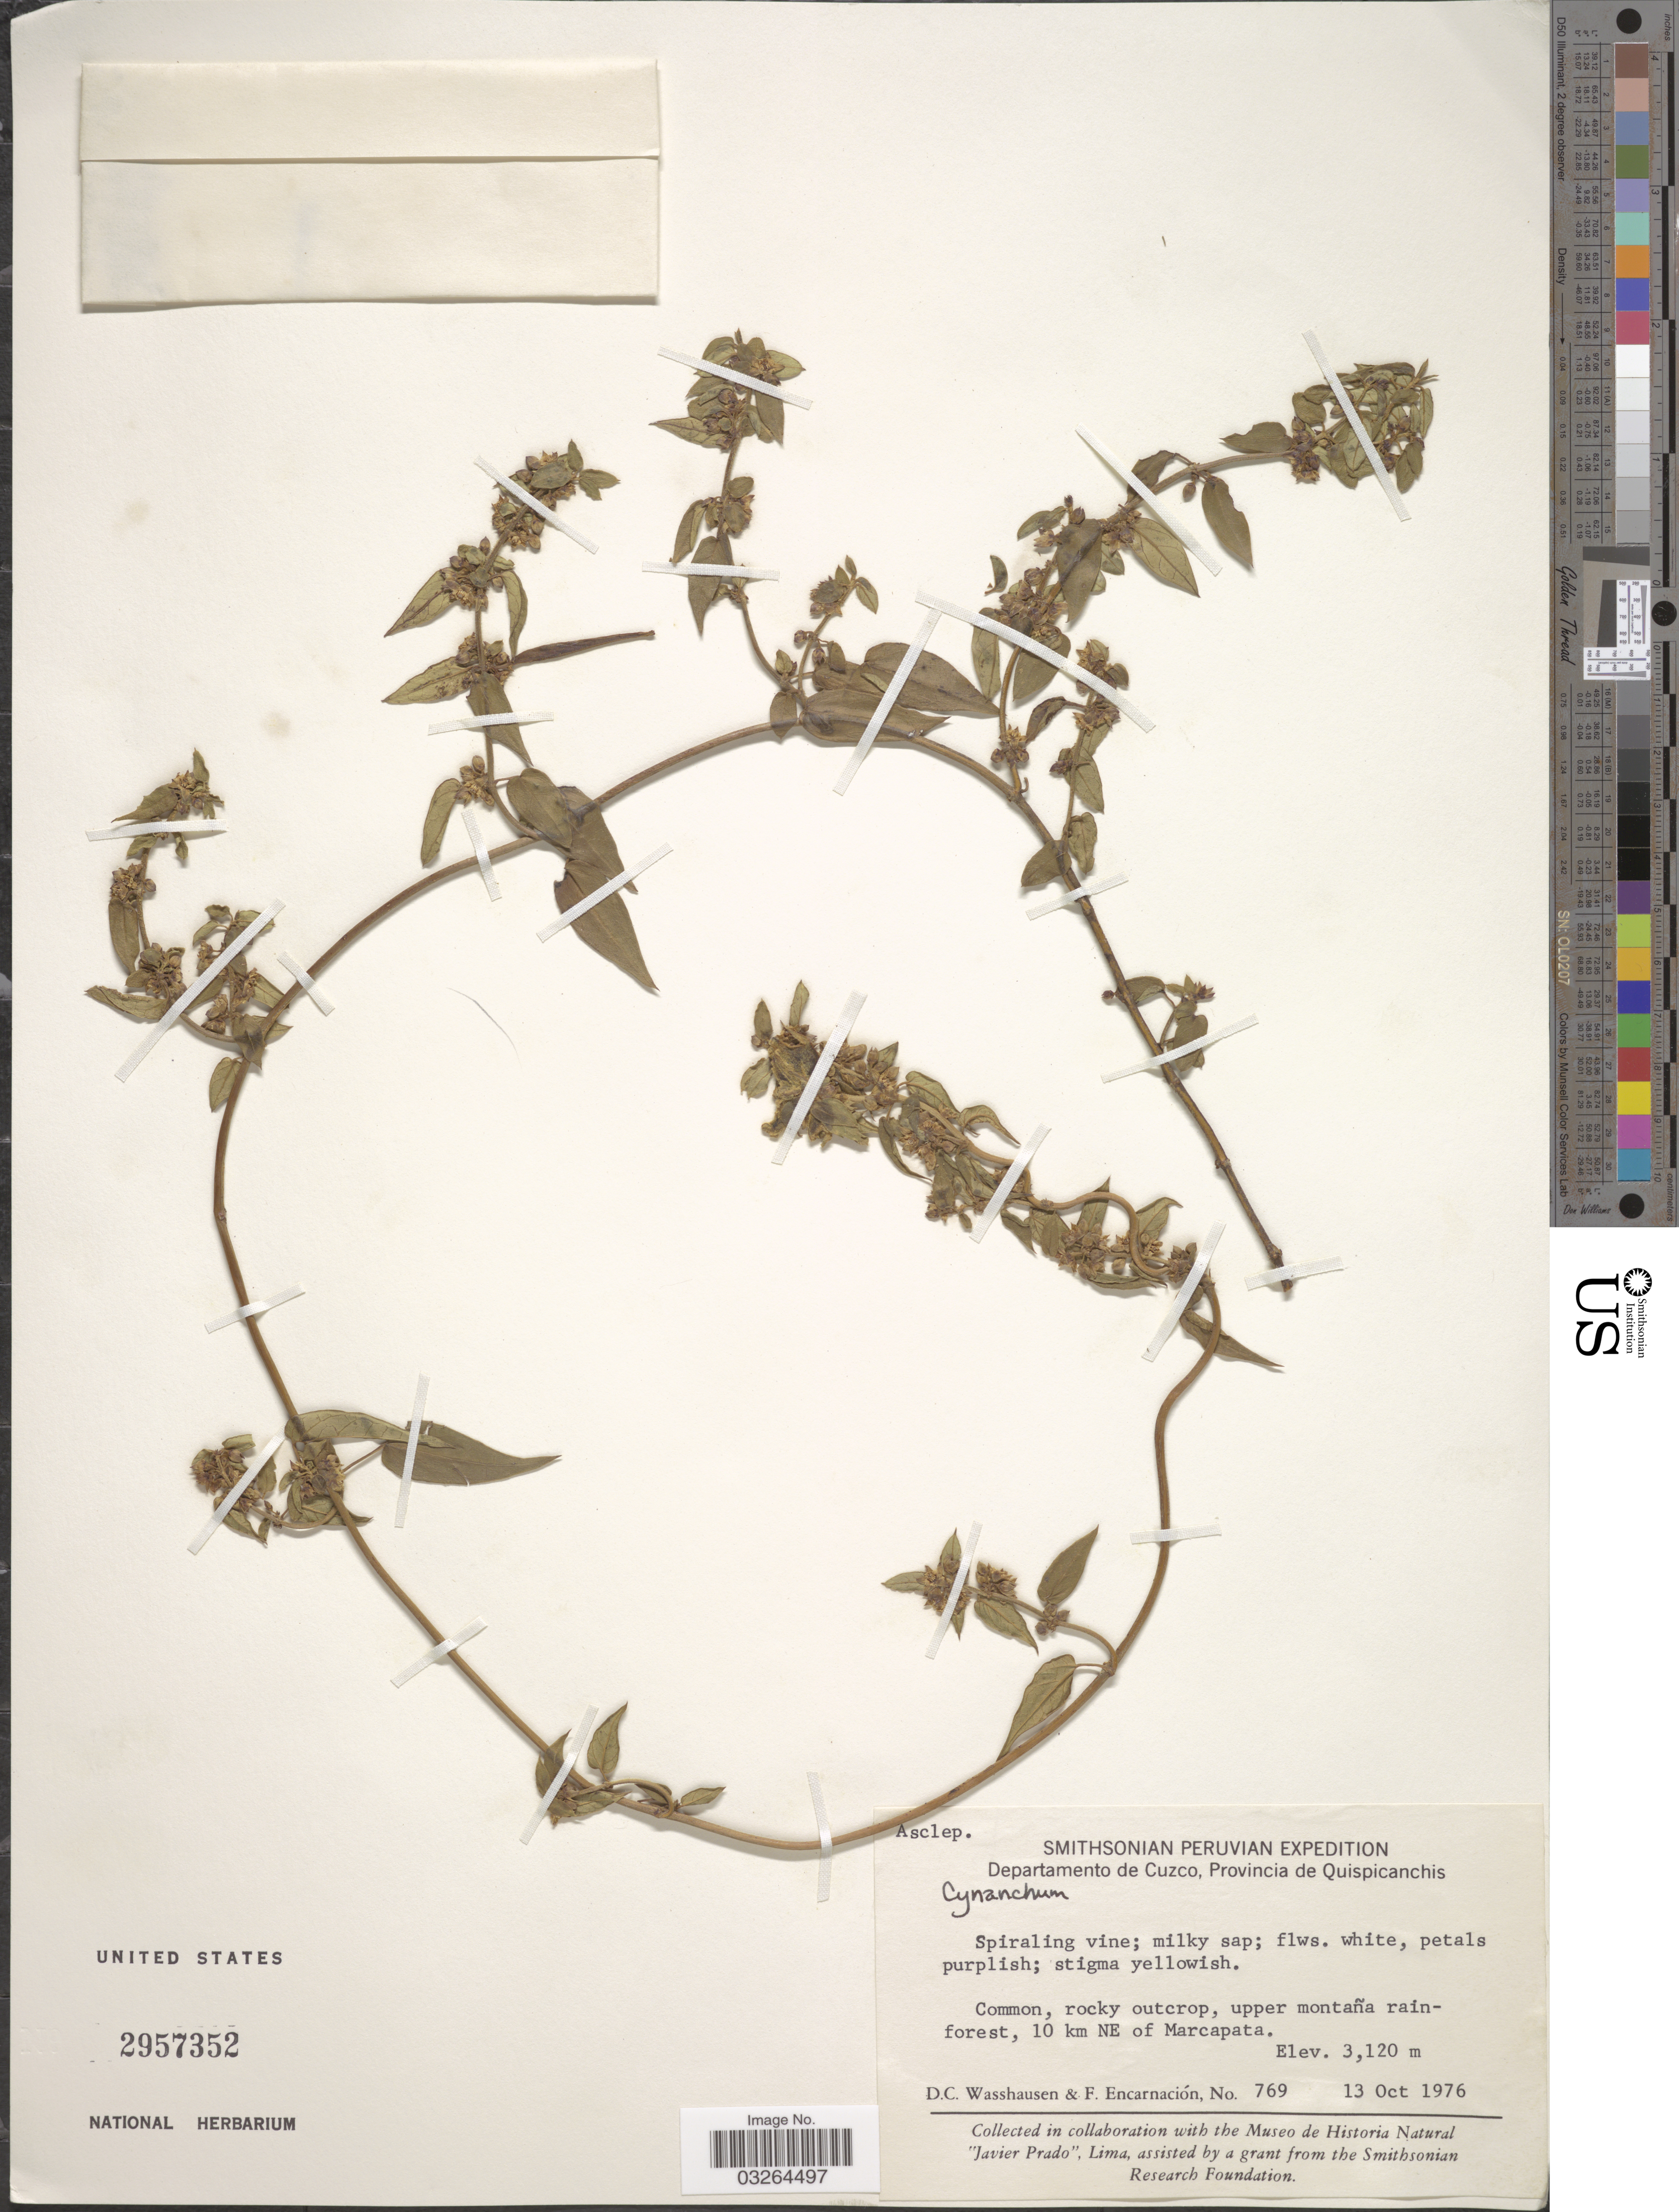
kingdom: Plantae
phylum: Tracheophyta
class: Magnoliopsida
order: Gentianales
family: Apocynaceae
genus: Cynanchum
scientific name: Cynanchum sp.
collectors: D. C. Wasshausen & F. Encarnación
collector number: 769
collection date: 1976-10-13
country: Peru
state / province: Cusco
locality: Departamento de Cuzco, Provincia de Quispicanchis. Common, rocky outcrop, upper montaña rainforest, 10 km NE of Marcapata.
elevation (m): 3120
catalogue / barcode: US 2957352